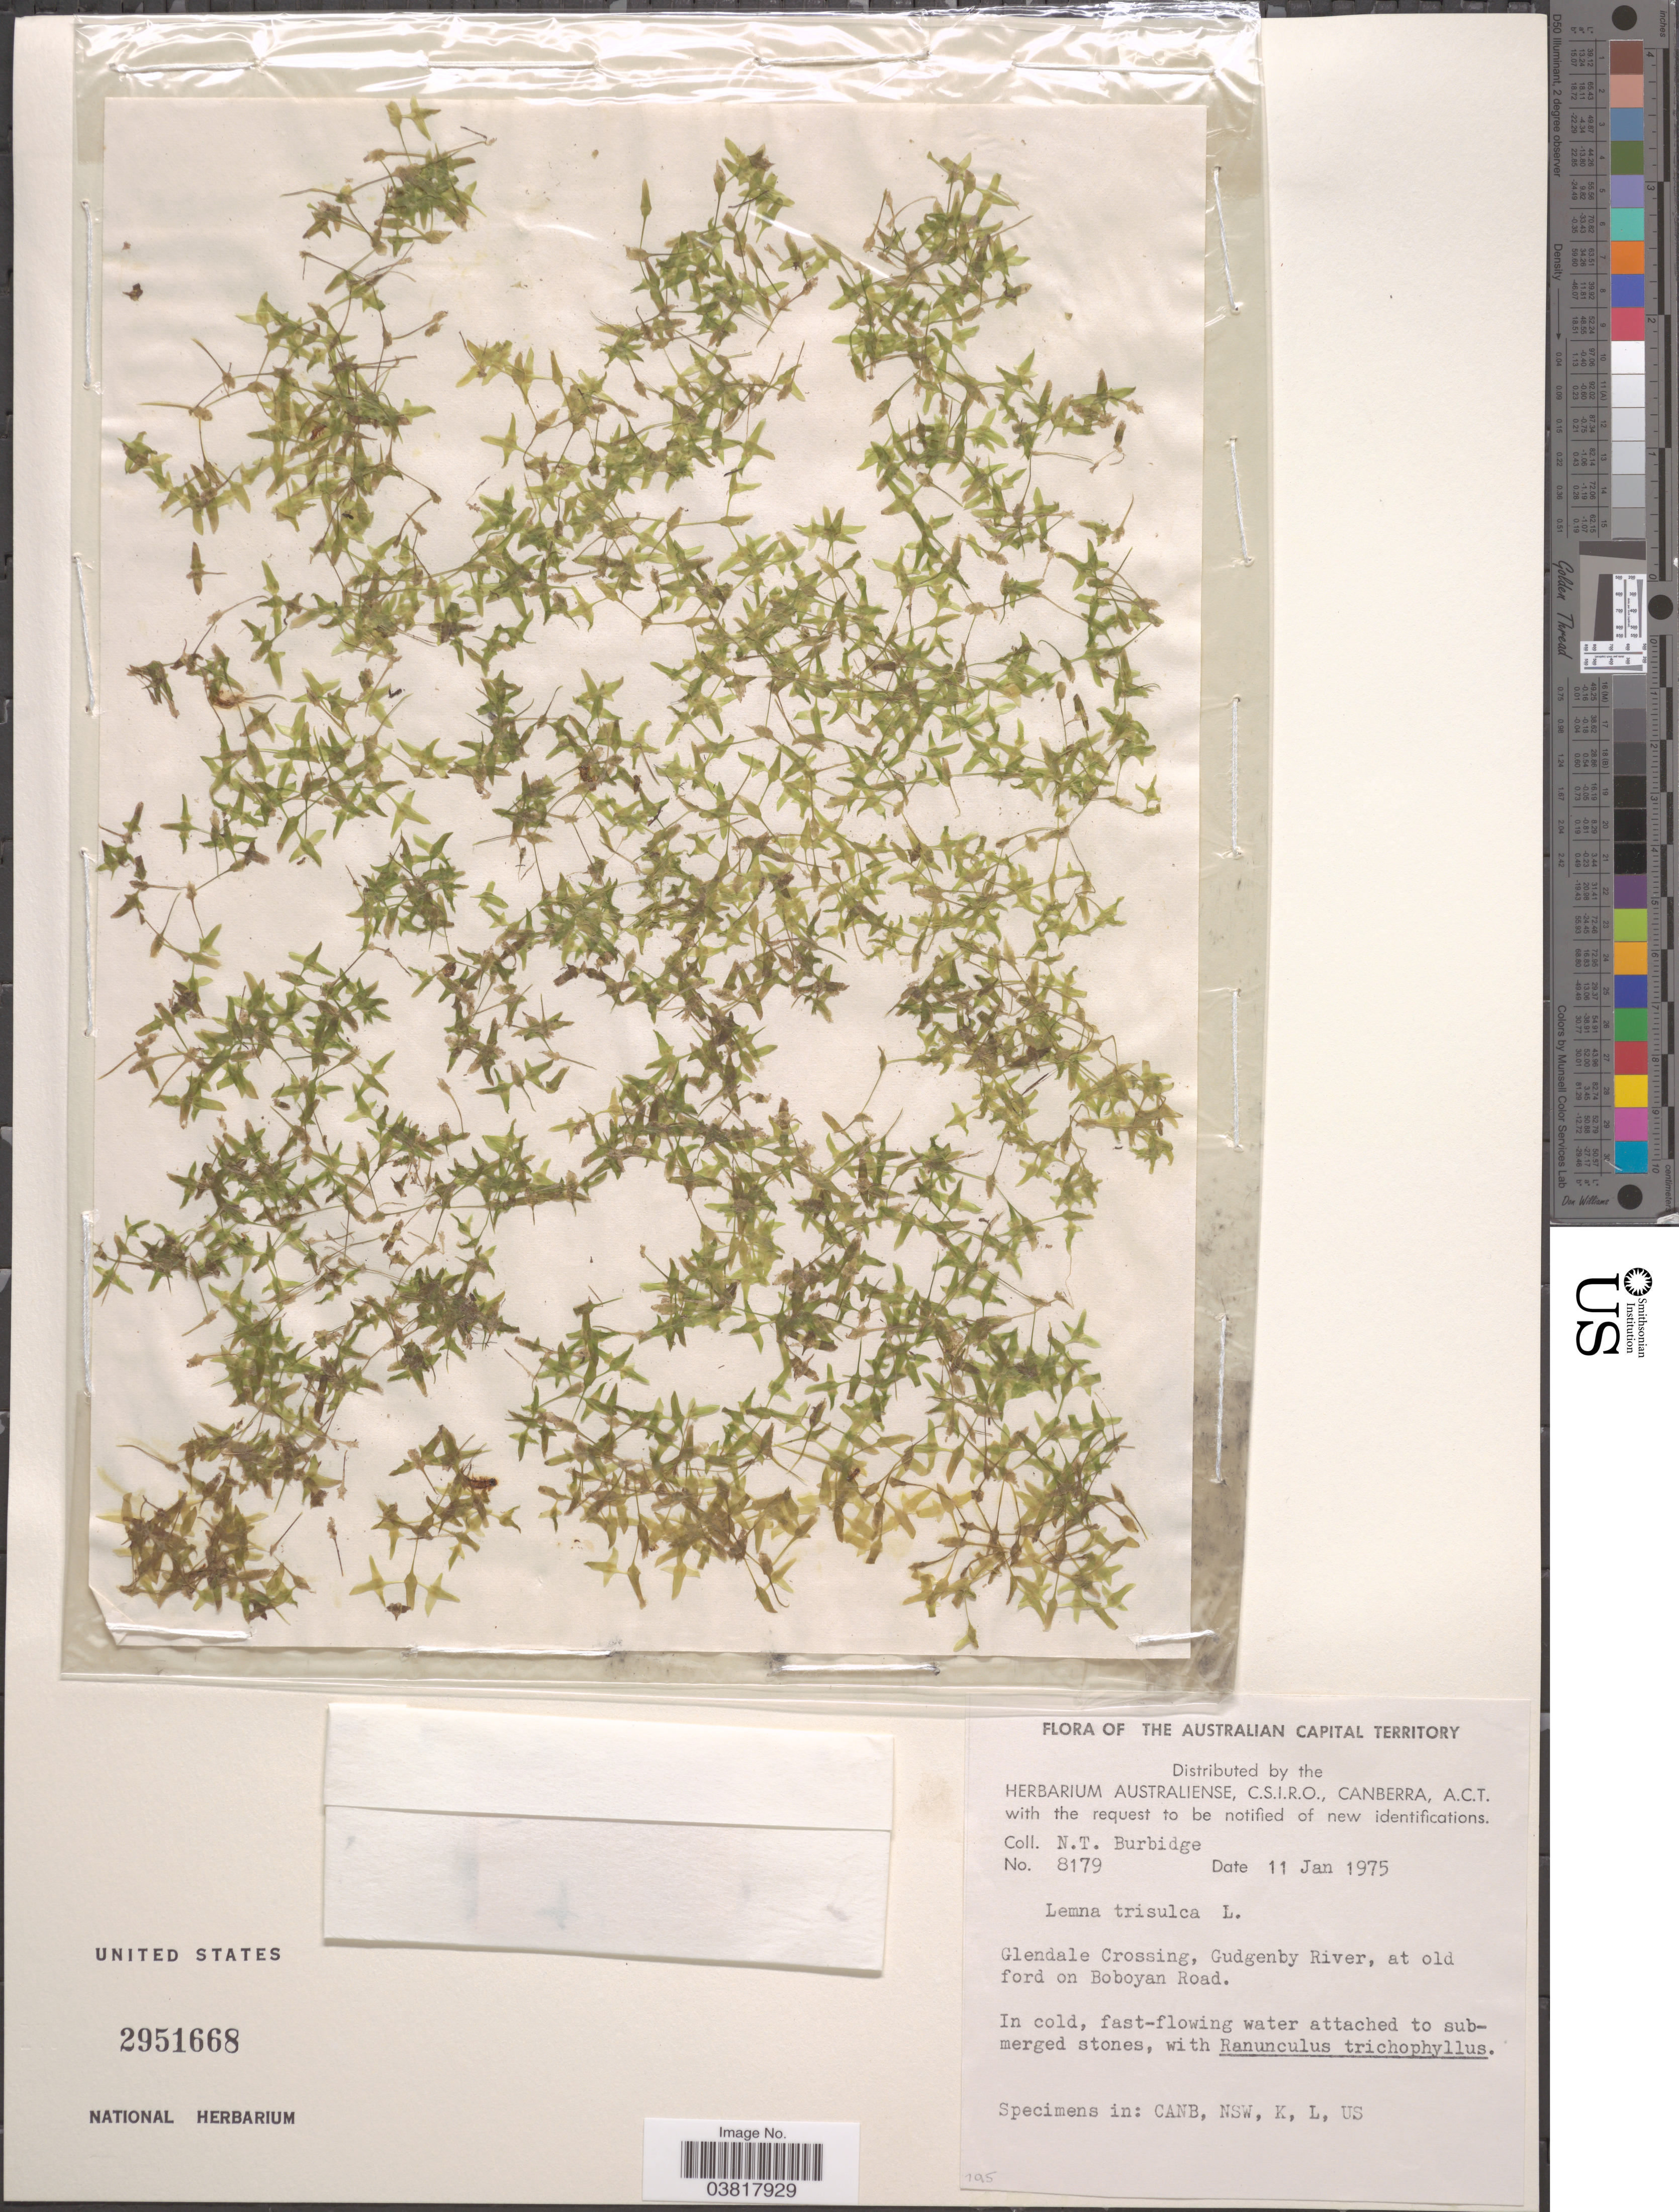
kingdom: Plantae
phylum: Tracheophyta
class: Liliopsida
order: Alismatales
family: Araceae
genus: Lemna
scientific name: Lemna trisulca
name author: L.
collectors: N. T. Burbidge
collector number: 8179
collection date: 1975-01-11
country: Australia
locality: The Australian Capital Territory. Glendale Crossing, Gudgenby River, at old ford on Boboyan Road.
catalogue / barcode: US 2951668